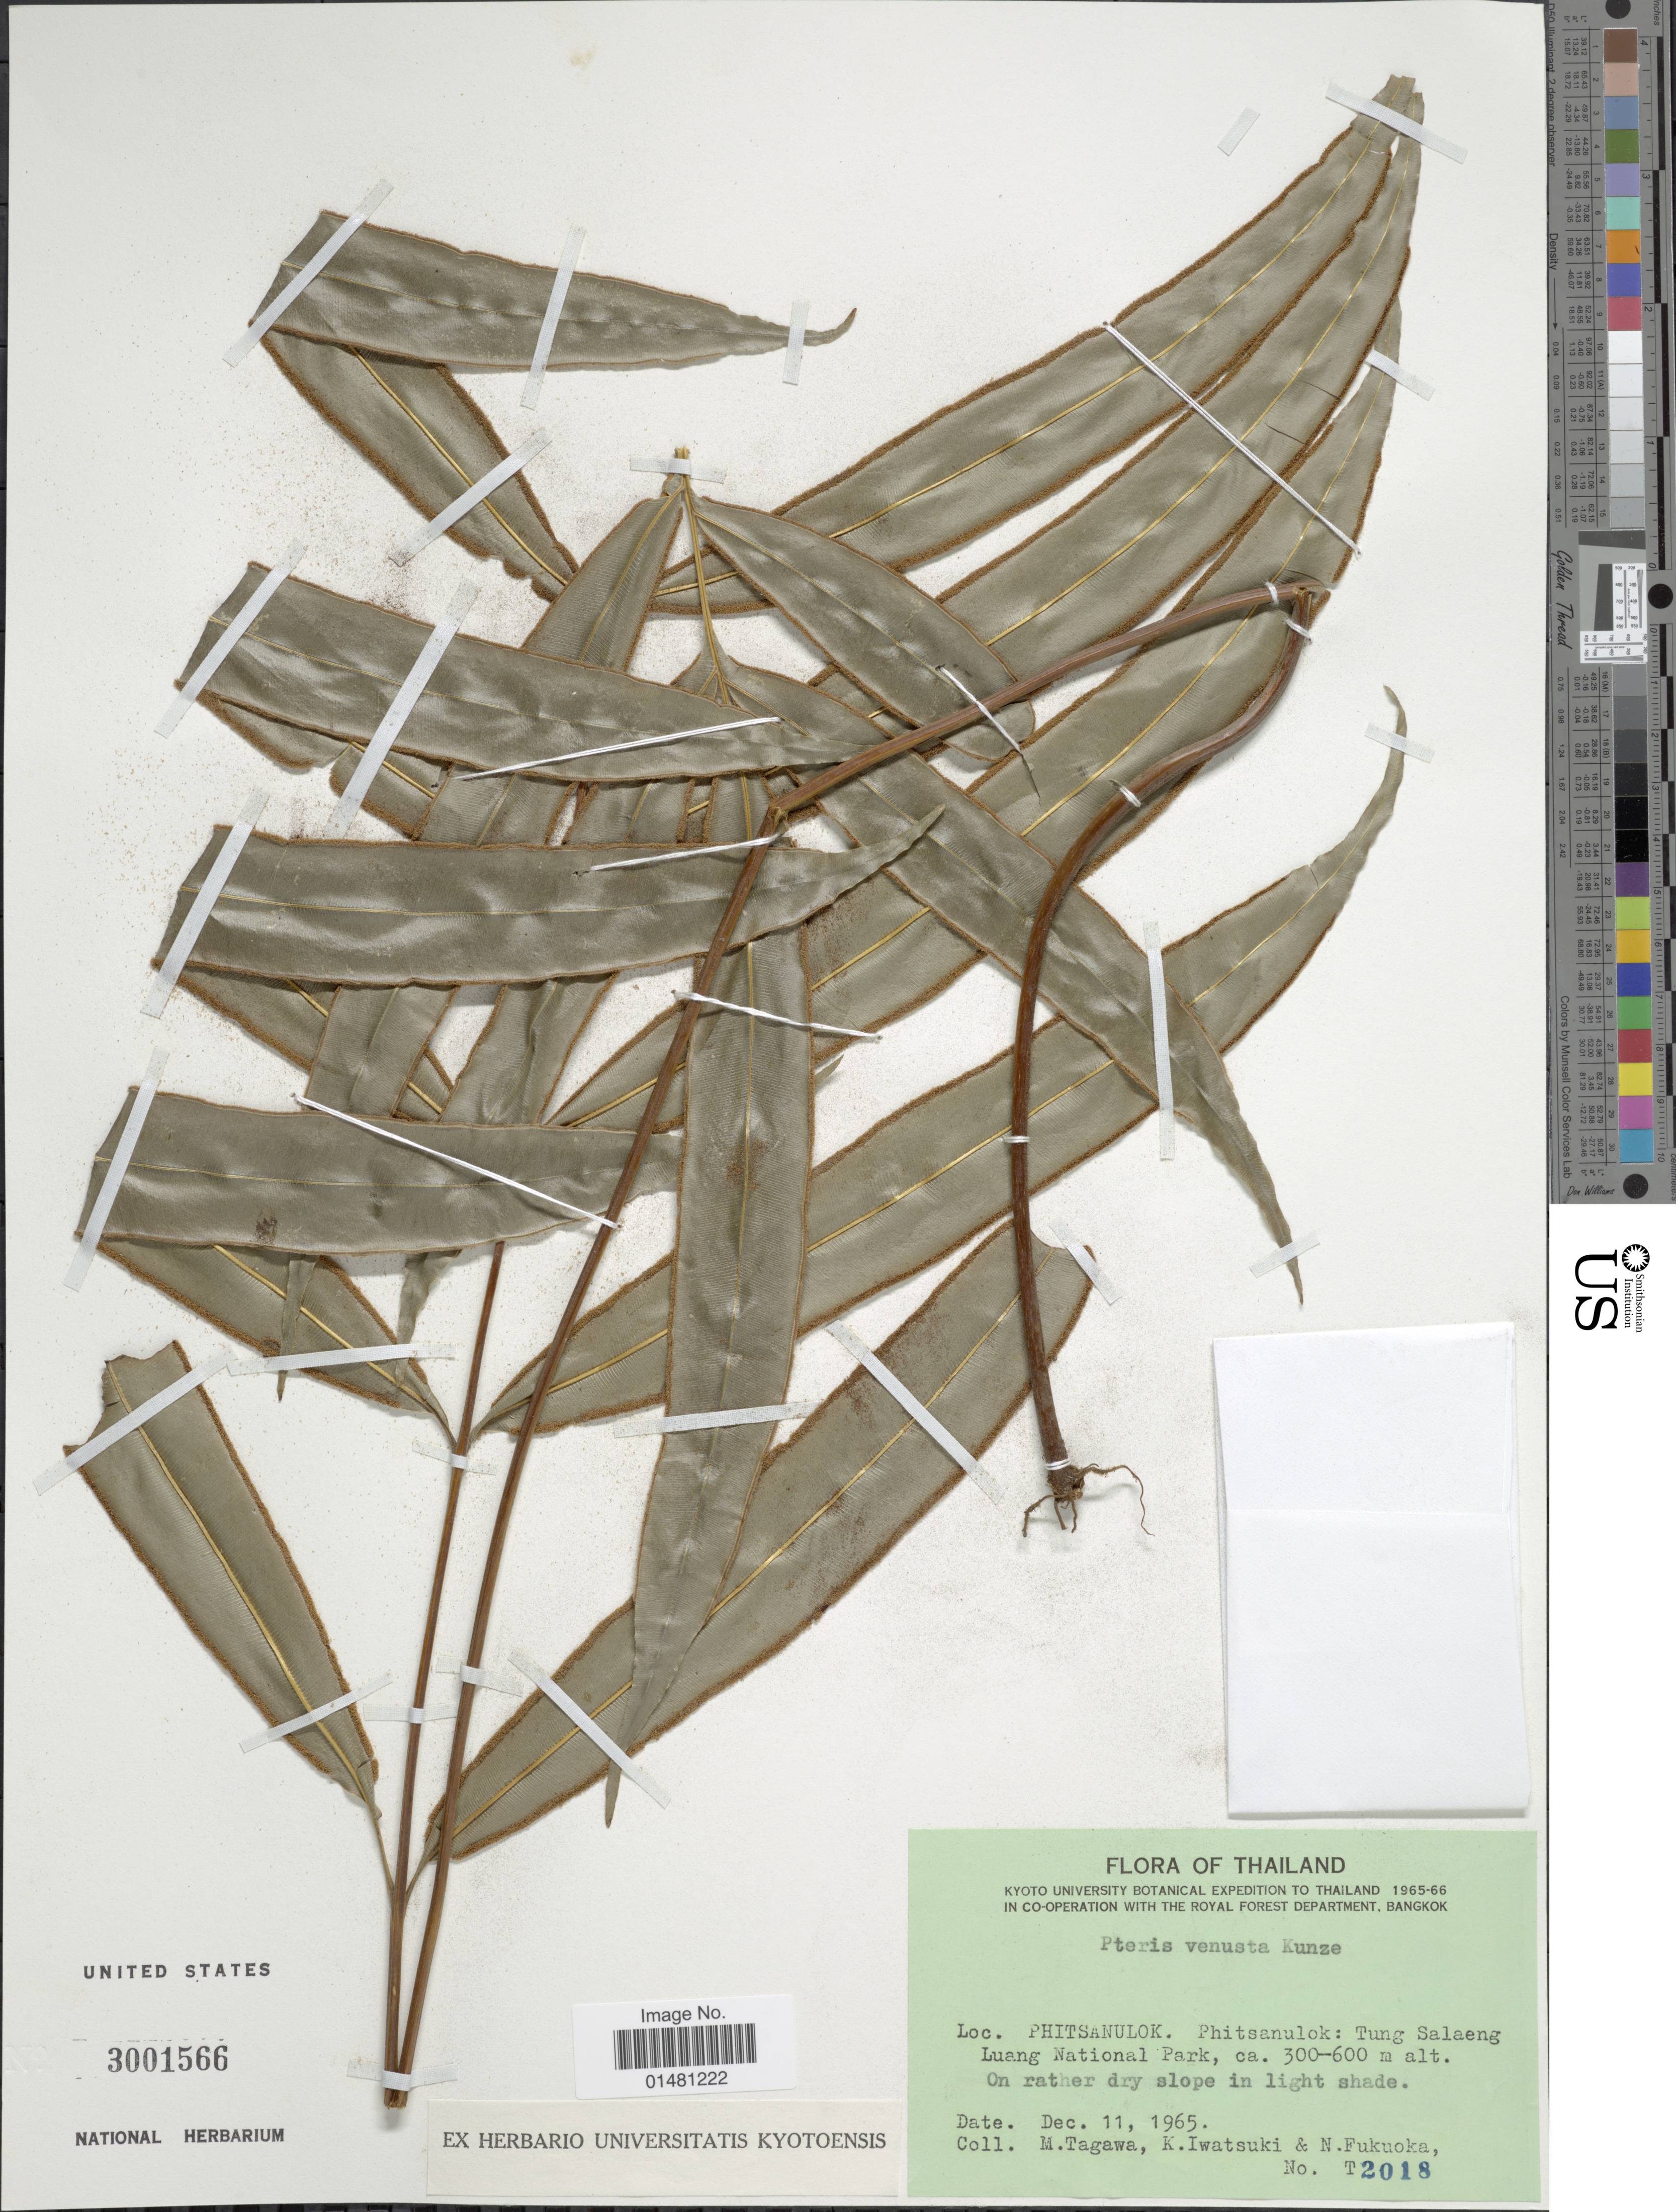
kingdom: Plantae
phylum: Tracheophyta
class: Polypodiopsida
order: Polypodiales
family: Pteridaceae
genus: Pteris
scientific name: Pteris venusta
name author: Kunze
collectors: M. Tagawa, K. Iwatsuki & N. Fukuoka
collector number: T 2018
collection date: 1965-12-11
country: Thailand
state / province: Phitsanulok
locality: Phitsanulok: Tung Salaeng Luang National Park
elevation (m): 300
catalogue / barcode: US 3001566